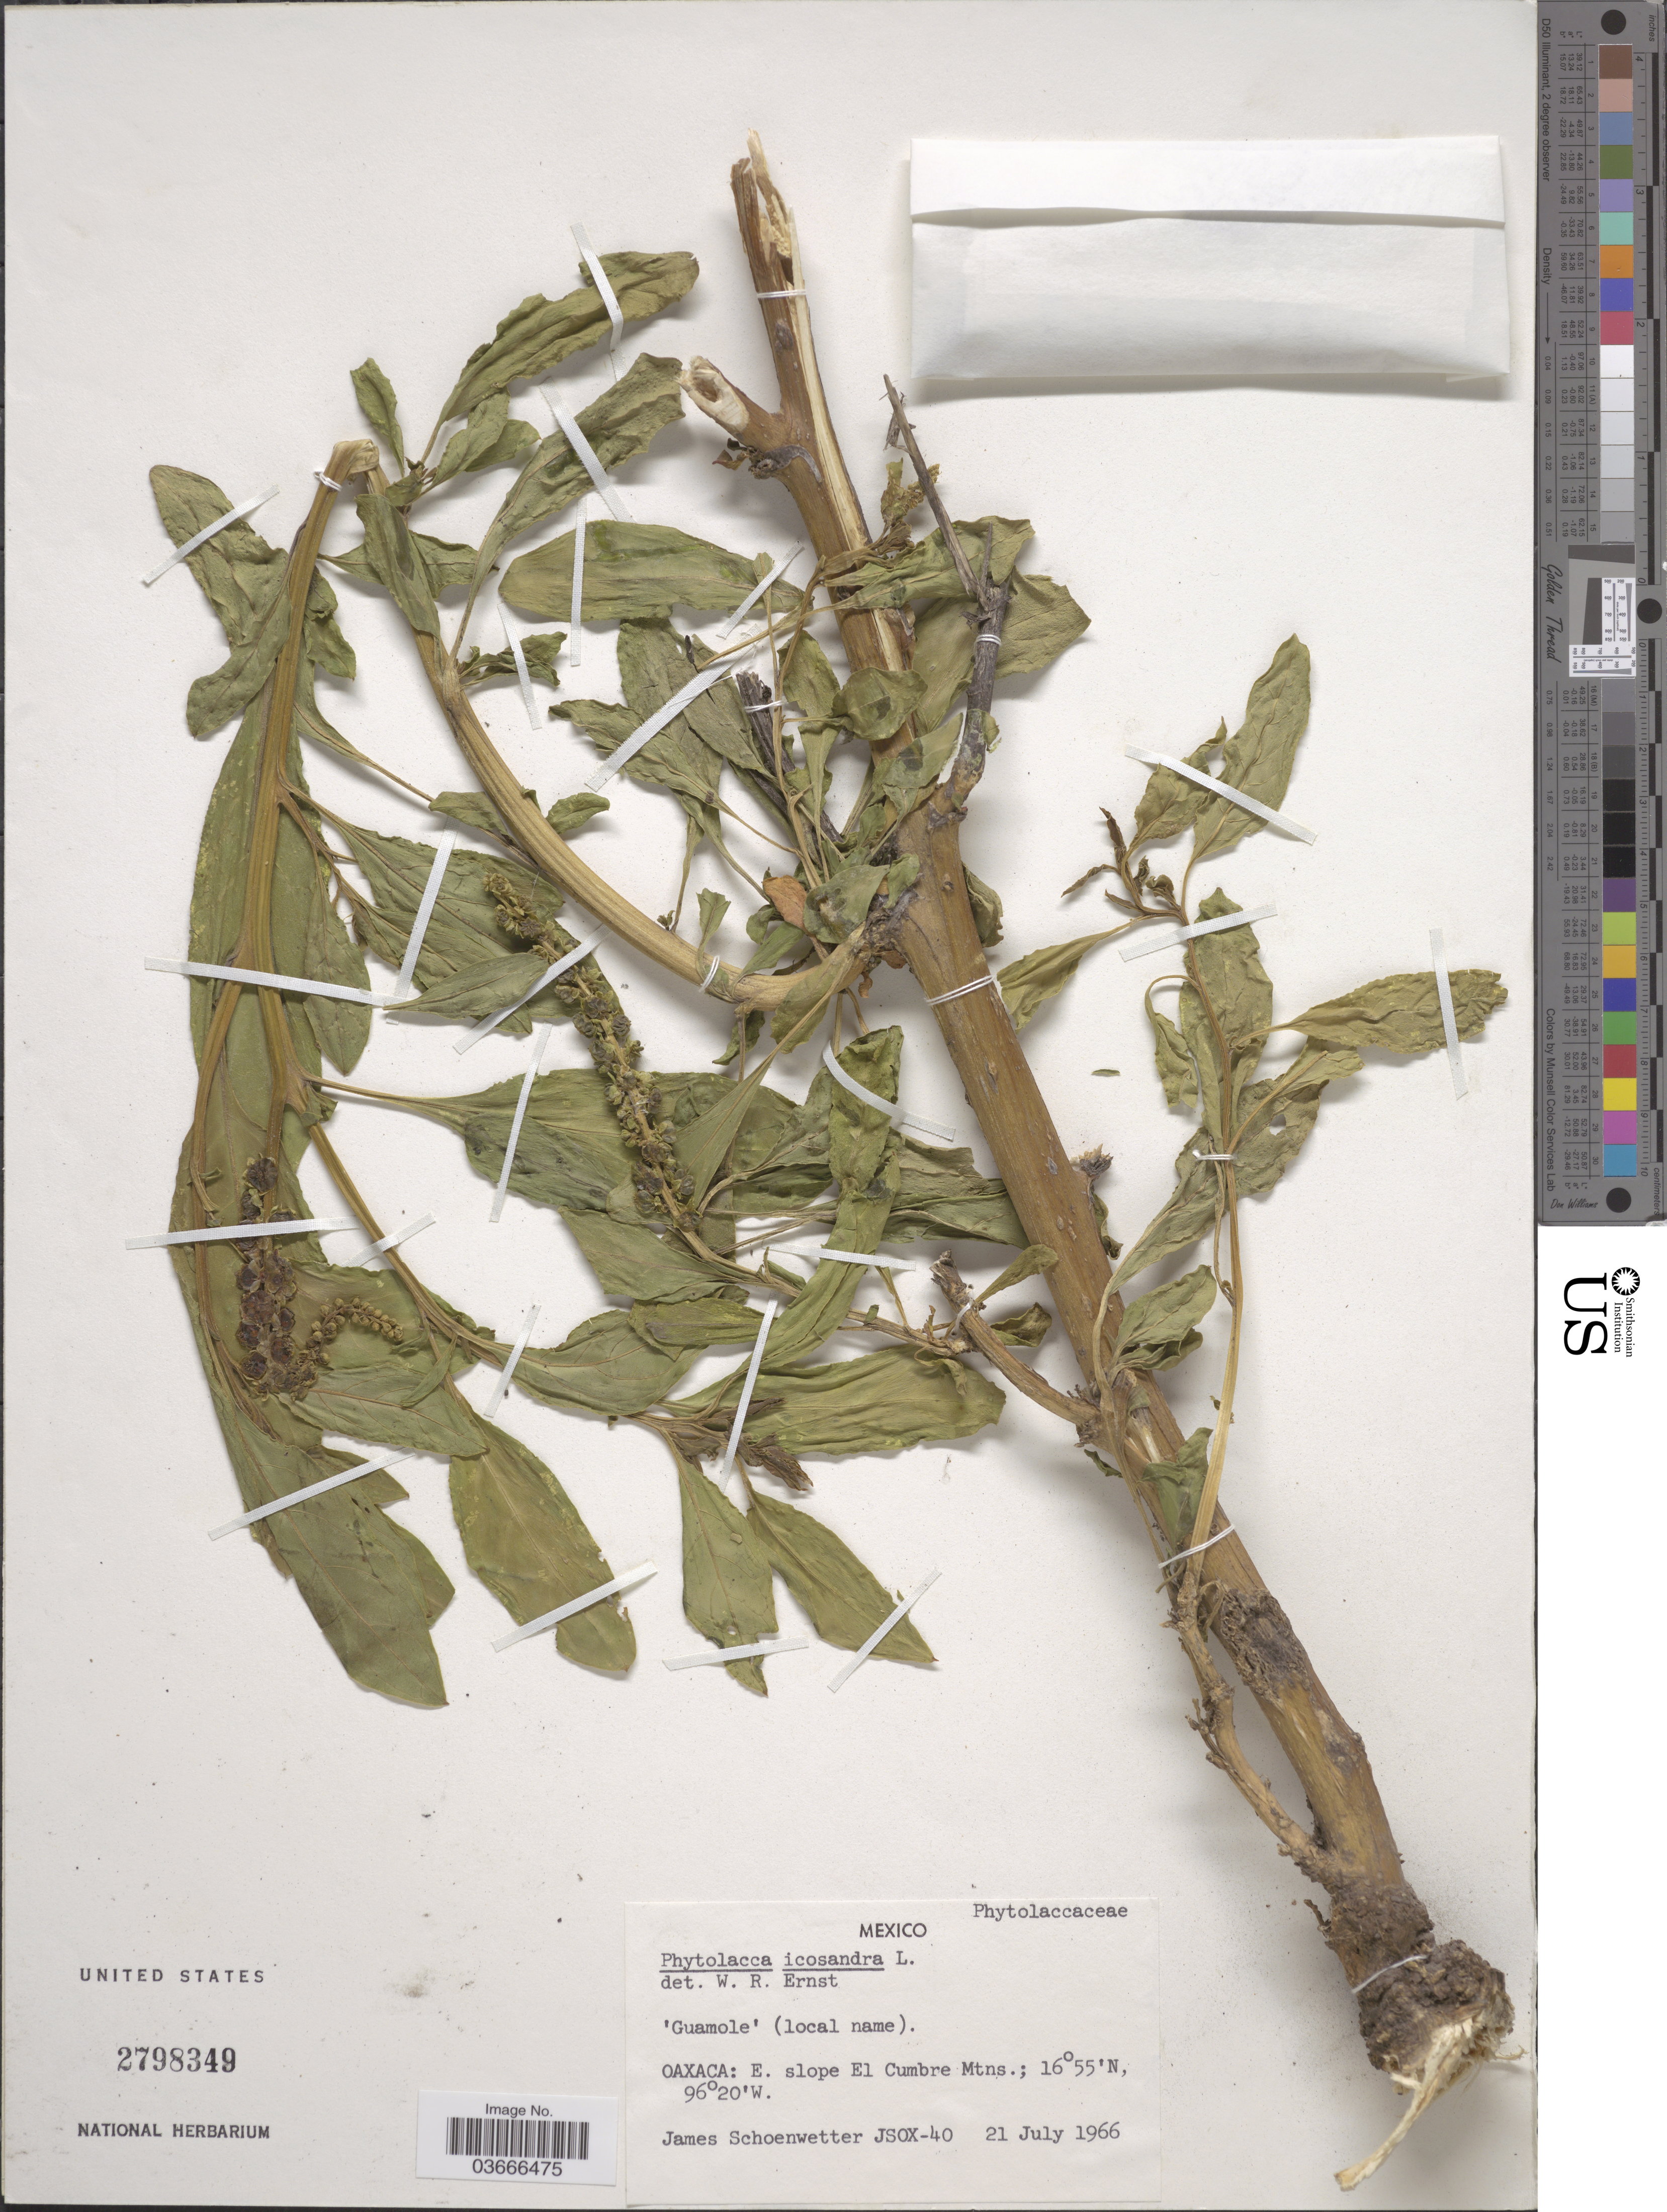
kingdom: Plantae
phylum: Tracheophyta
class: Magnoliopsida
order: Caryophyllales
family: Phytolaccaceae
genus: Phytolacca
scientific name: Phytolacca icosandra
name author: L.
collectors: J. Schoenwetter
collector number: JSOX-40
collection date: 1966-07-21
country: Mexico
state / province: Oaxaca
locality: E. slope El Cumbre Mtns.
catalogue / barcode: US 2798349